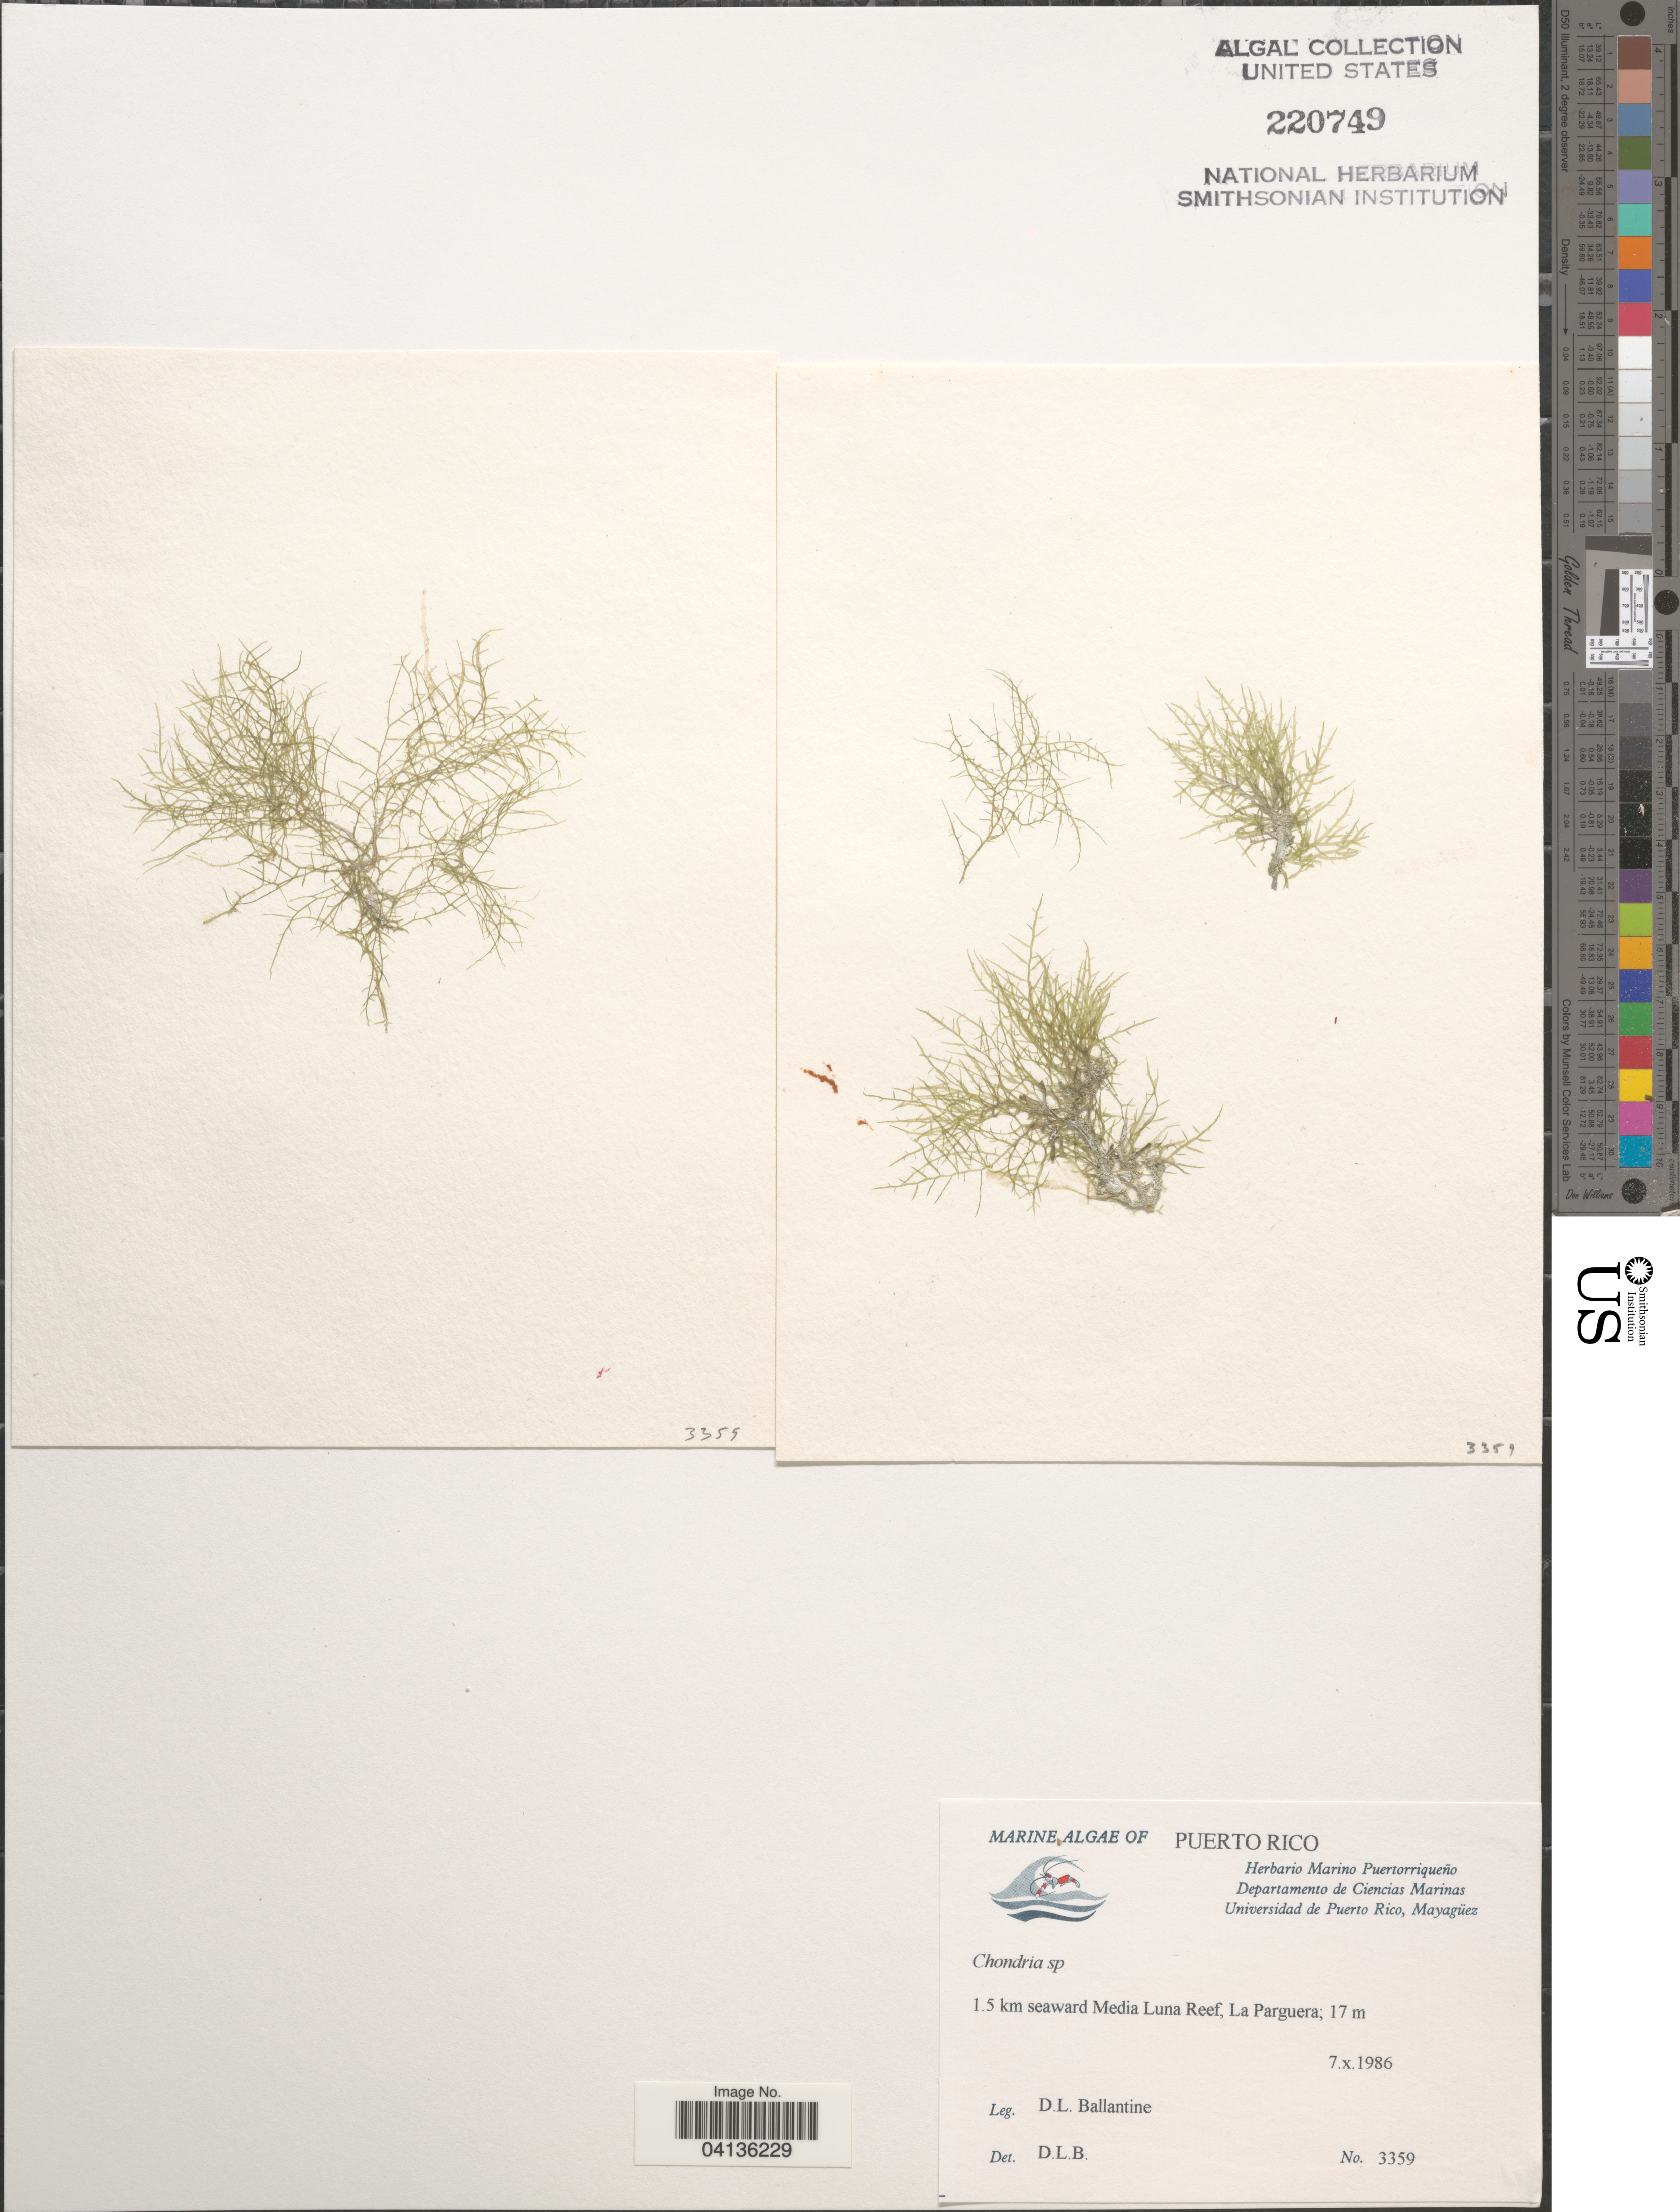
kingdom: Plantae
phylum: Rhodophyta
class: Florideophyceae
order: Ceramiales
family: Rhodomelaceae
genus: Chondria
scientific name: Chondria sp.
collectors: D.L. Ballantine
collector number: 3359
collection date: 1986-10-07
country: Puerto Rico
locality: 1.5 km seaward Media Luna Reef, La Parguera.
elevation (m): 17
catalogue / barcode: US 220749